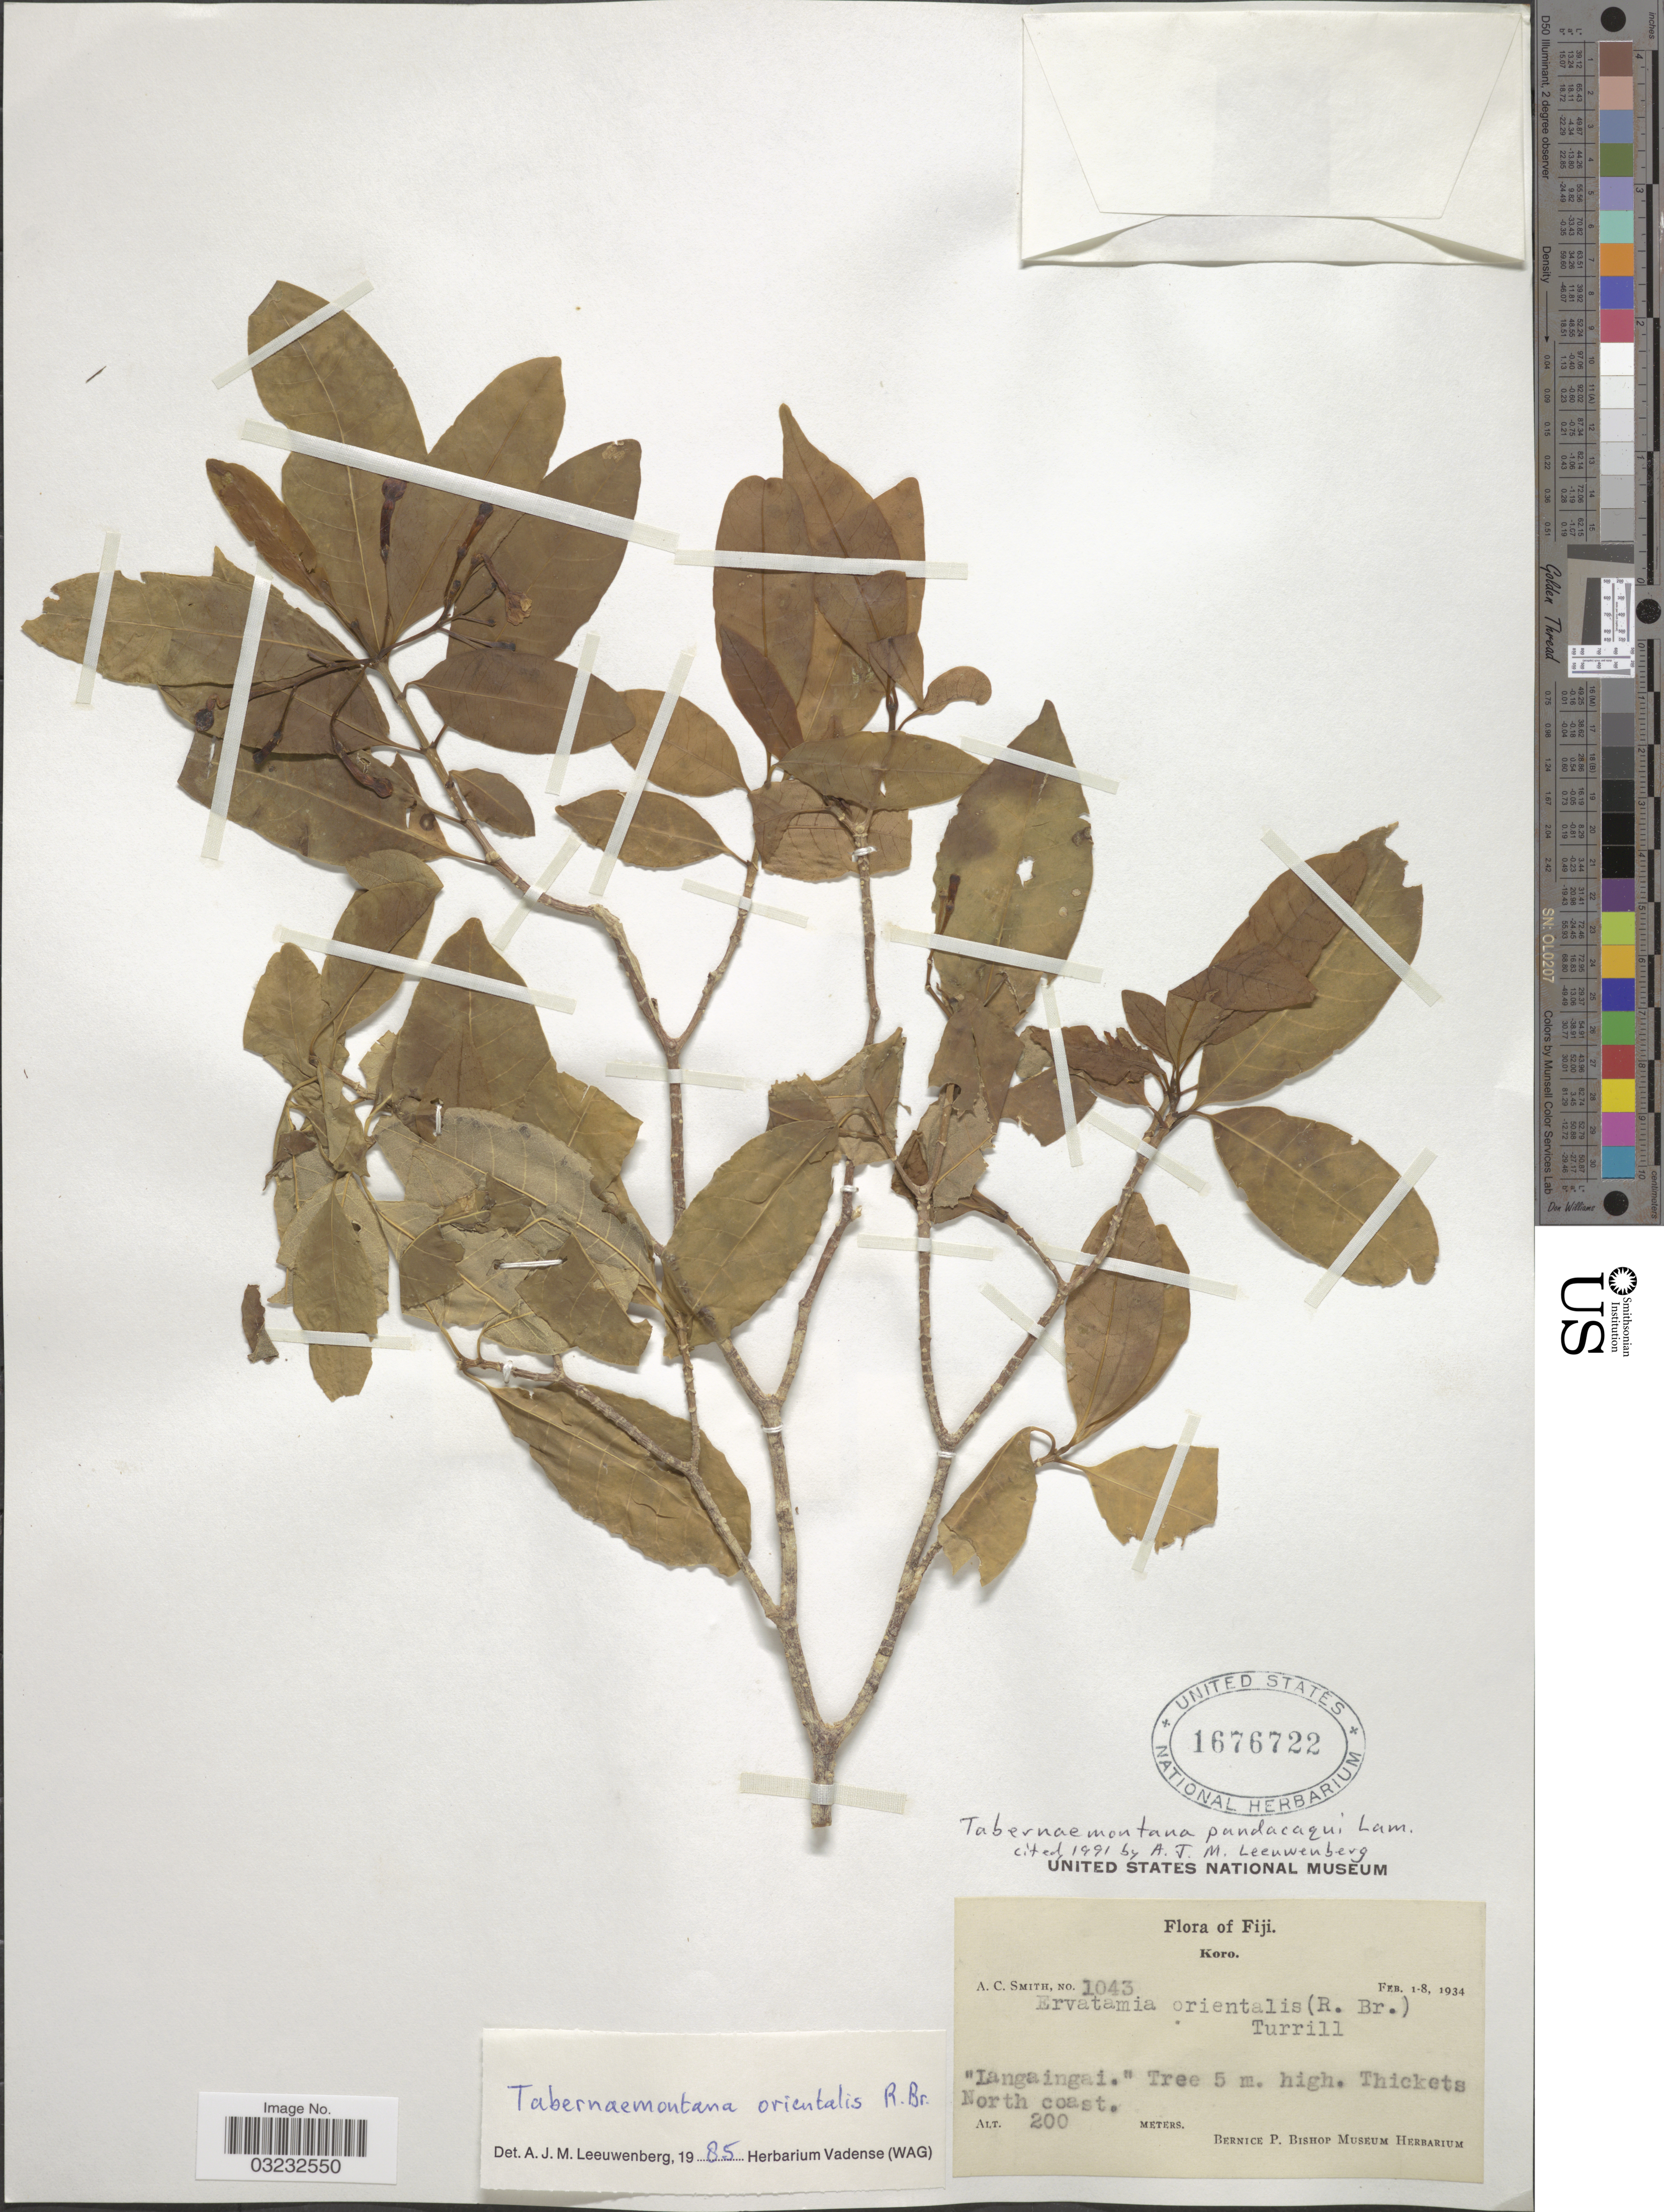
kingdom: Plantae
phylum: Tracheophyta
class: Magnoliopsida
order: Gentianales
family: Apocynaceae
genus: Tabernaemontana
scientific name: Tabernaemontana pandacaqui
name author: Poir.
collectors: A. C. Smith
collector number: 1043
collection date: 1934-02-01/1934-02-08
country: Fiji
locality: Koro. Thickets North coast.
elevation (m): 200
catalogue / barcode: US 1676722